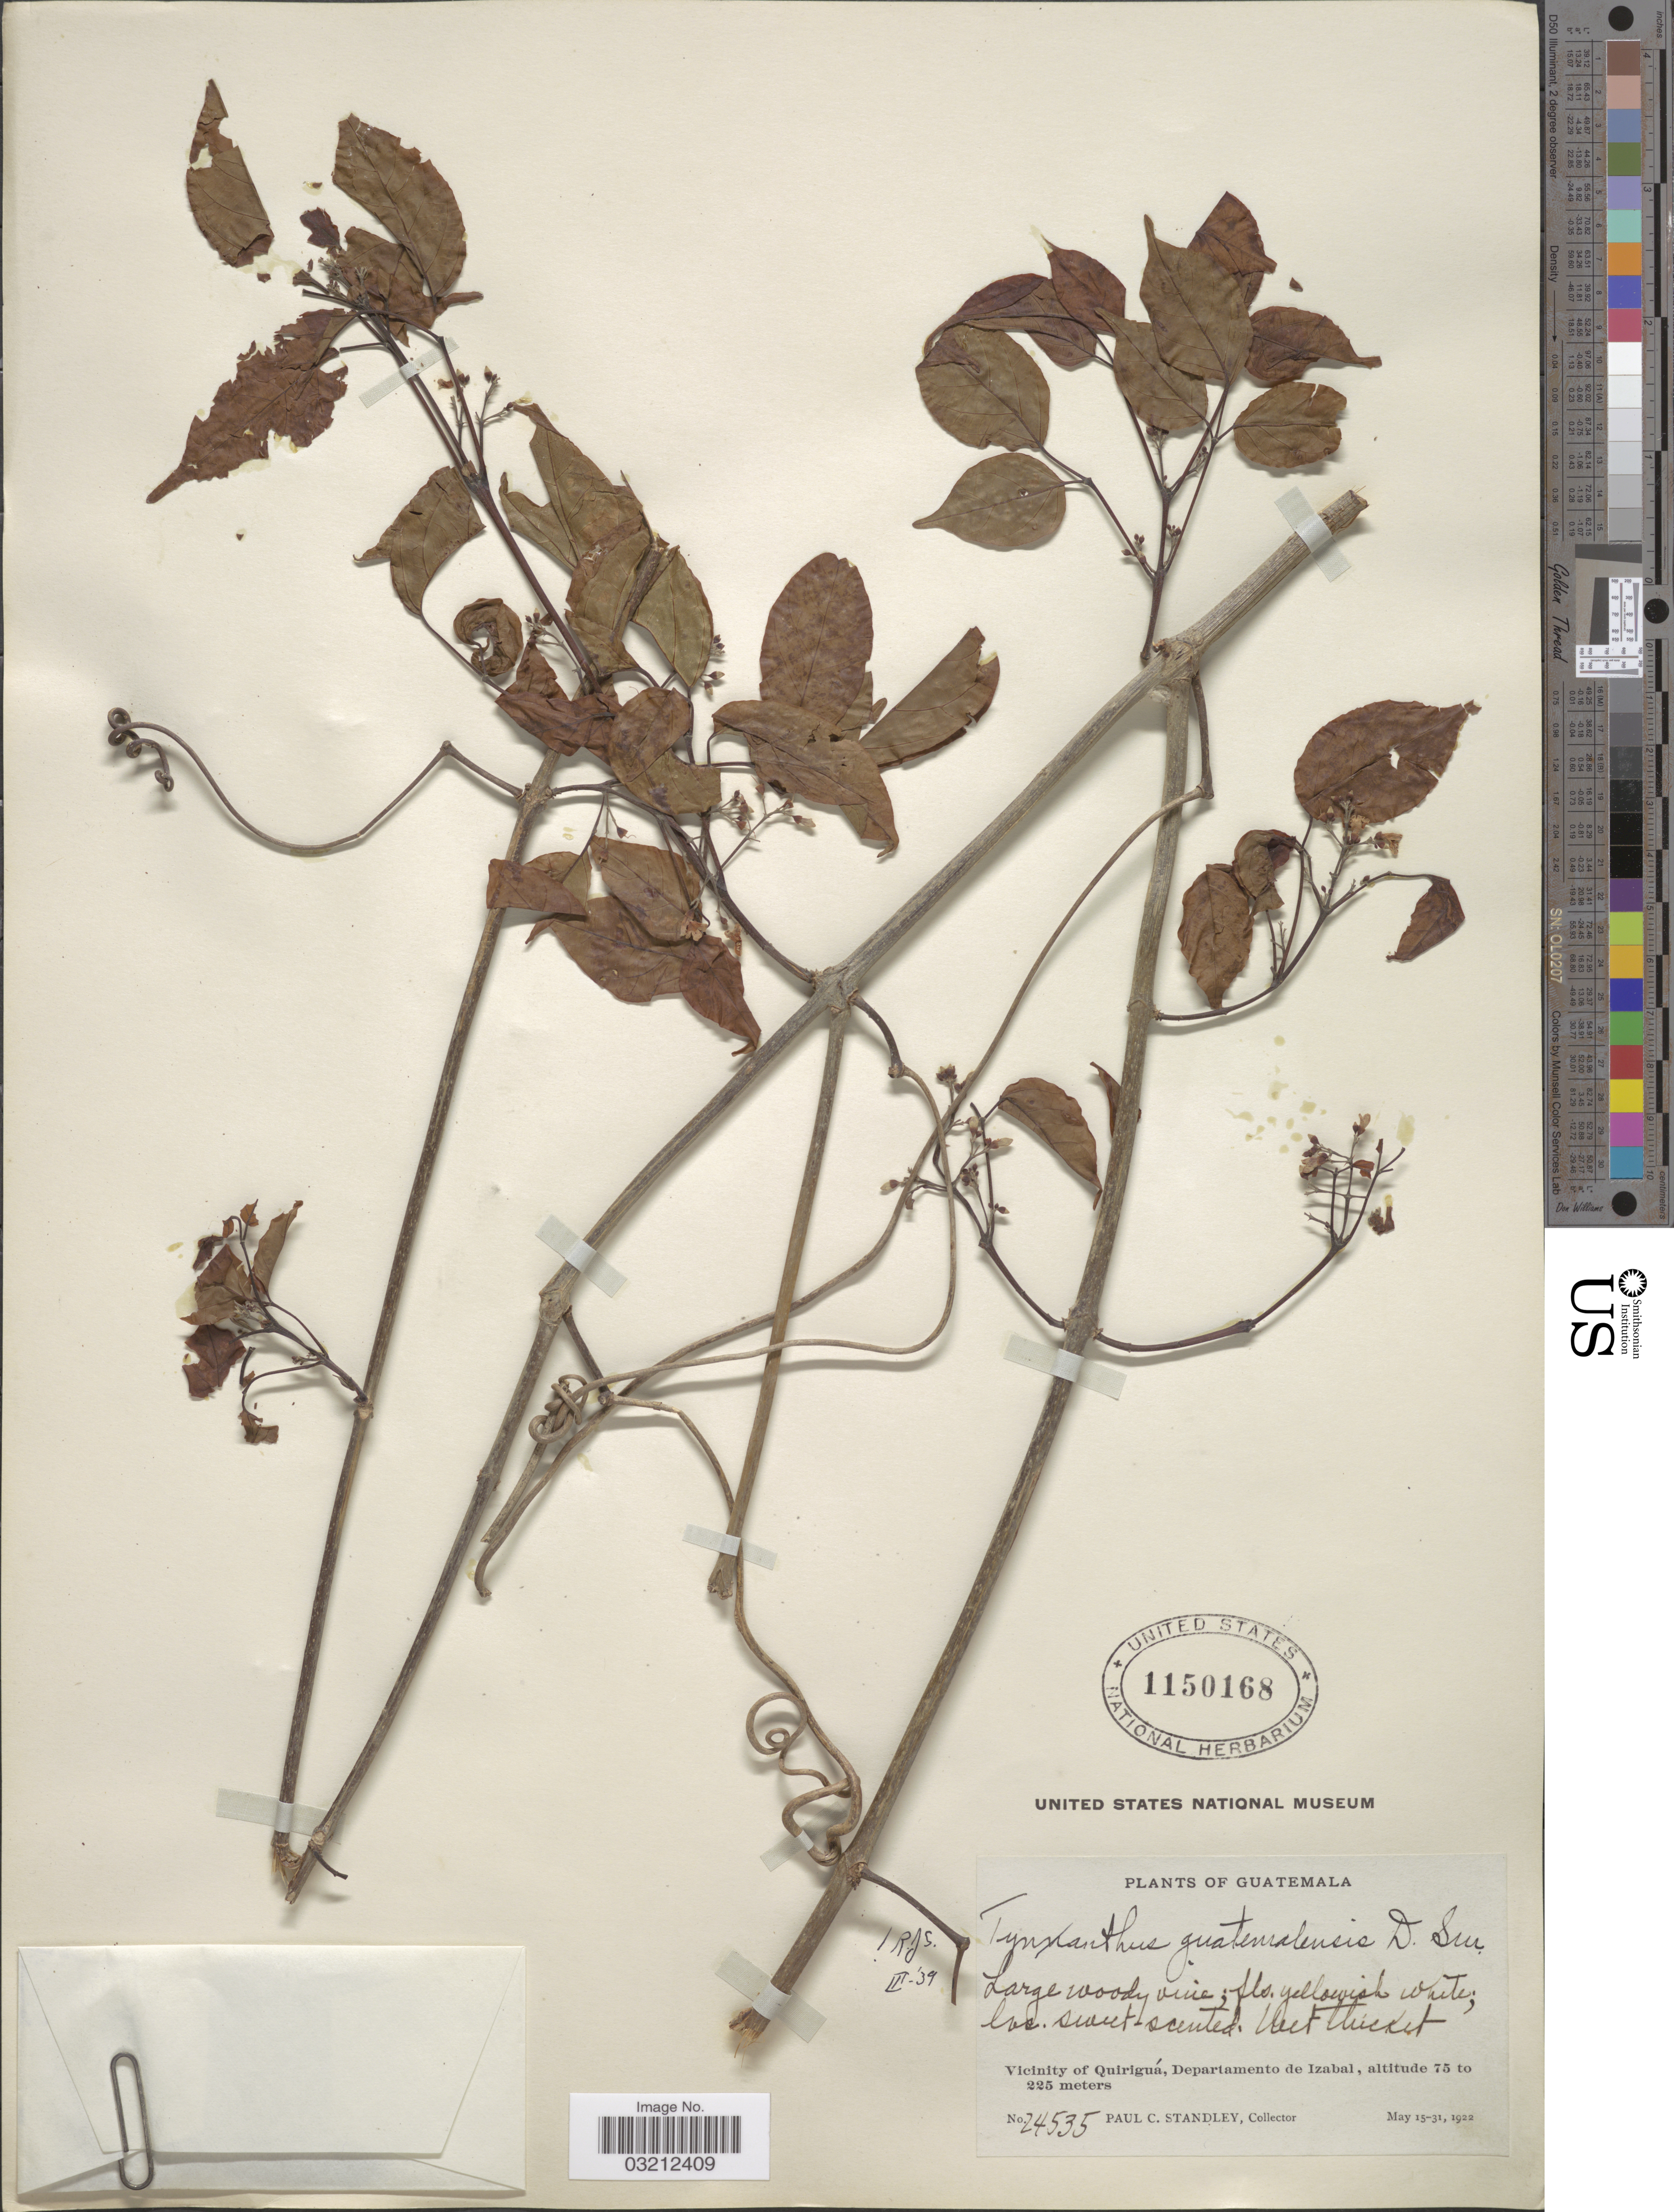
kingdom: Plantae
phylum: Tracheophyta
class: Magnoliopsida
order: Lamiales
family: Bignoniaceae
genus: Tynanthus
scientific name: Tynanthus guatemalensis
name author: Donn. Sm.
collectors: P. C. Standley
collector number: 24535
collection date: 1922-05-15/1922-05-31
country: Guatemala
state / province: Izabal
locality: Vicinity of Quiriguá, Departamento de Izabal.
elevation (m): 75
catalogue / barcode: US 1150168